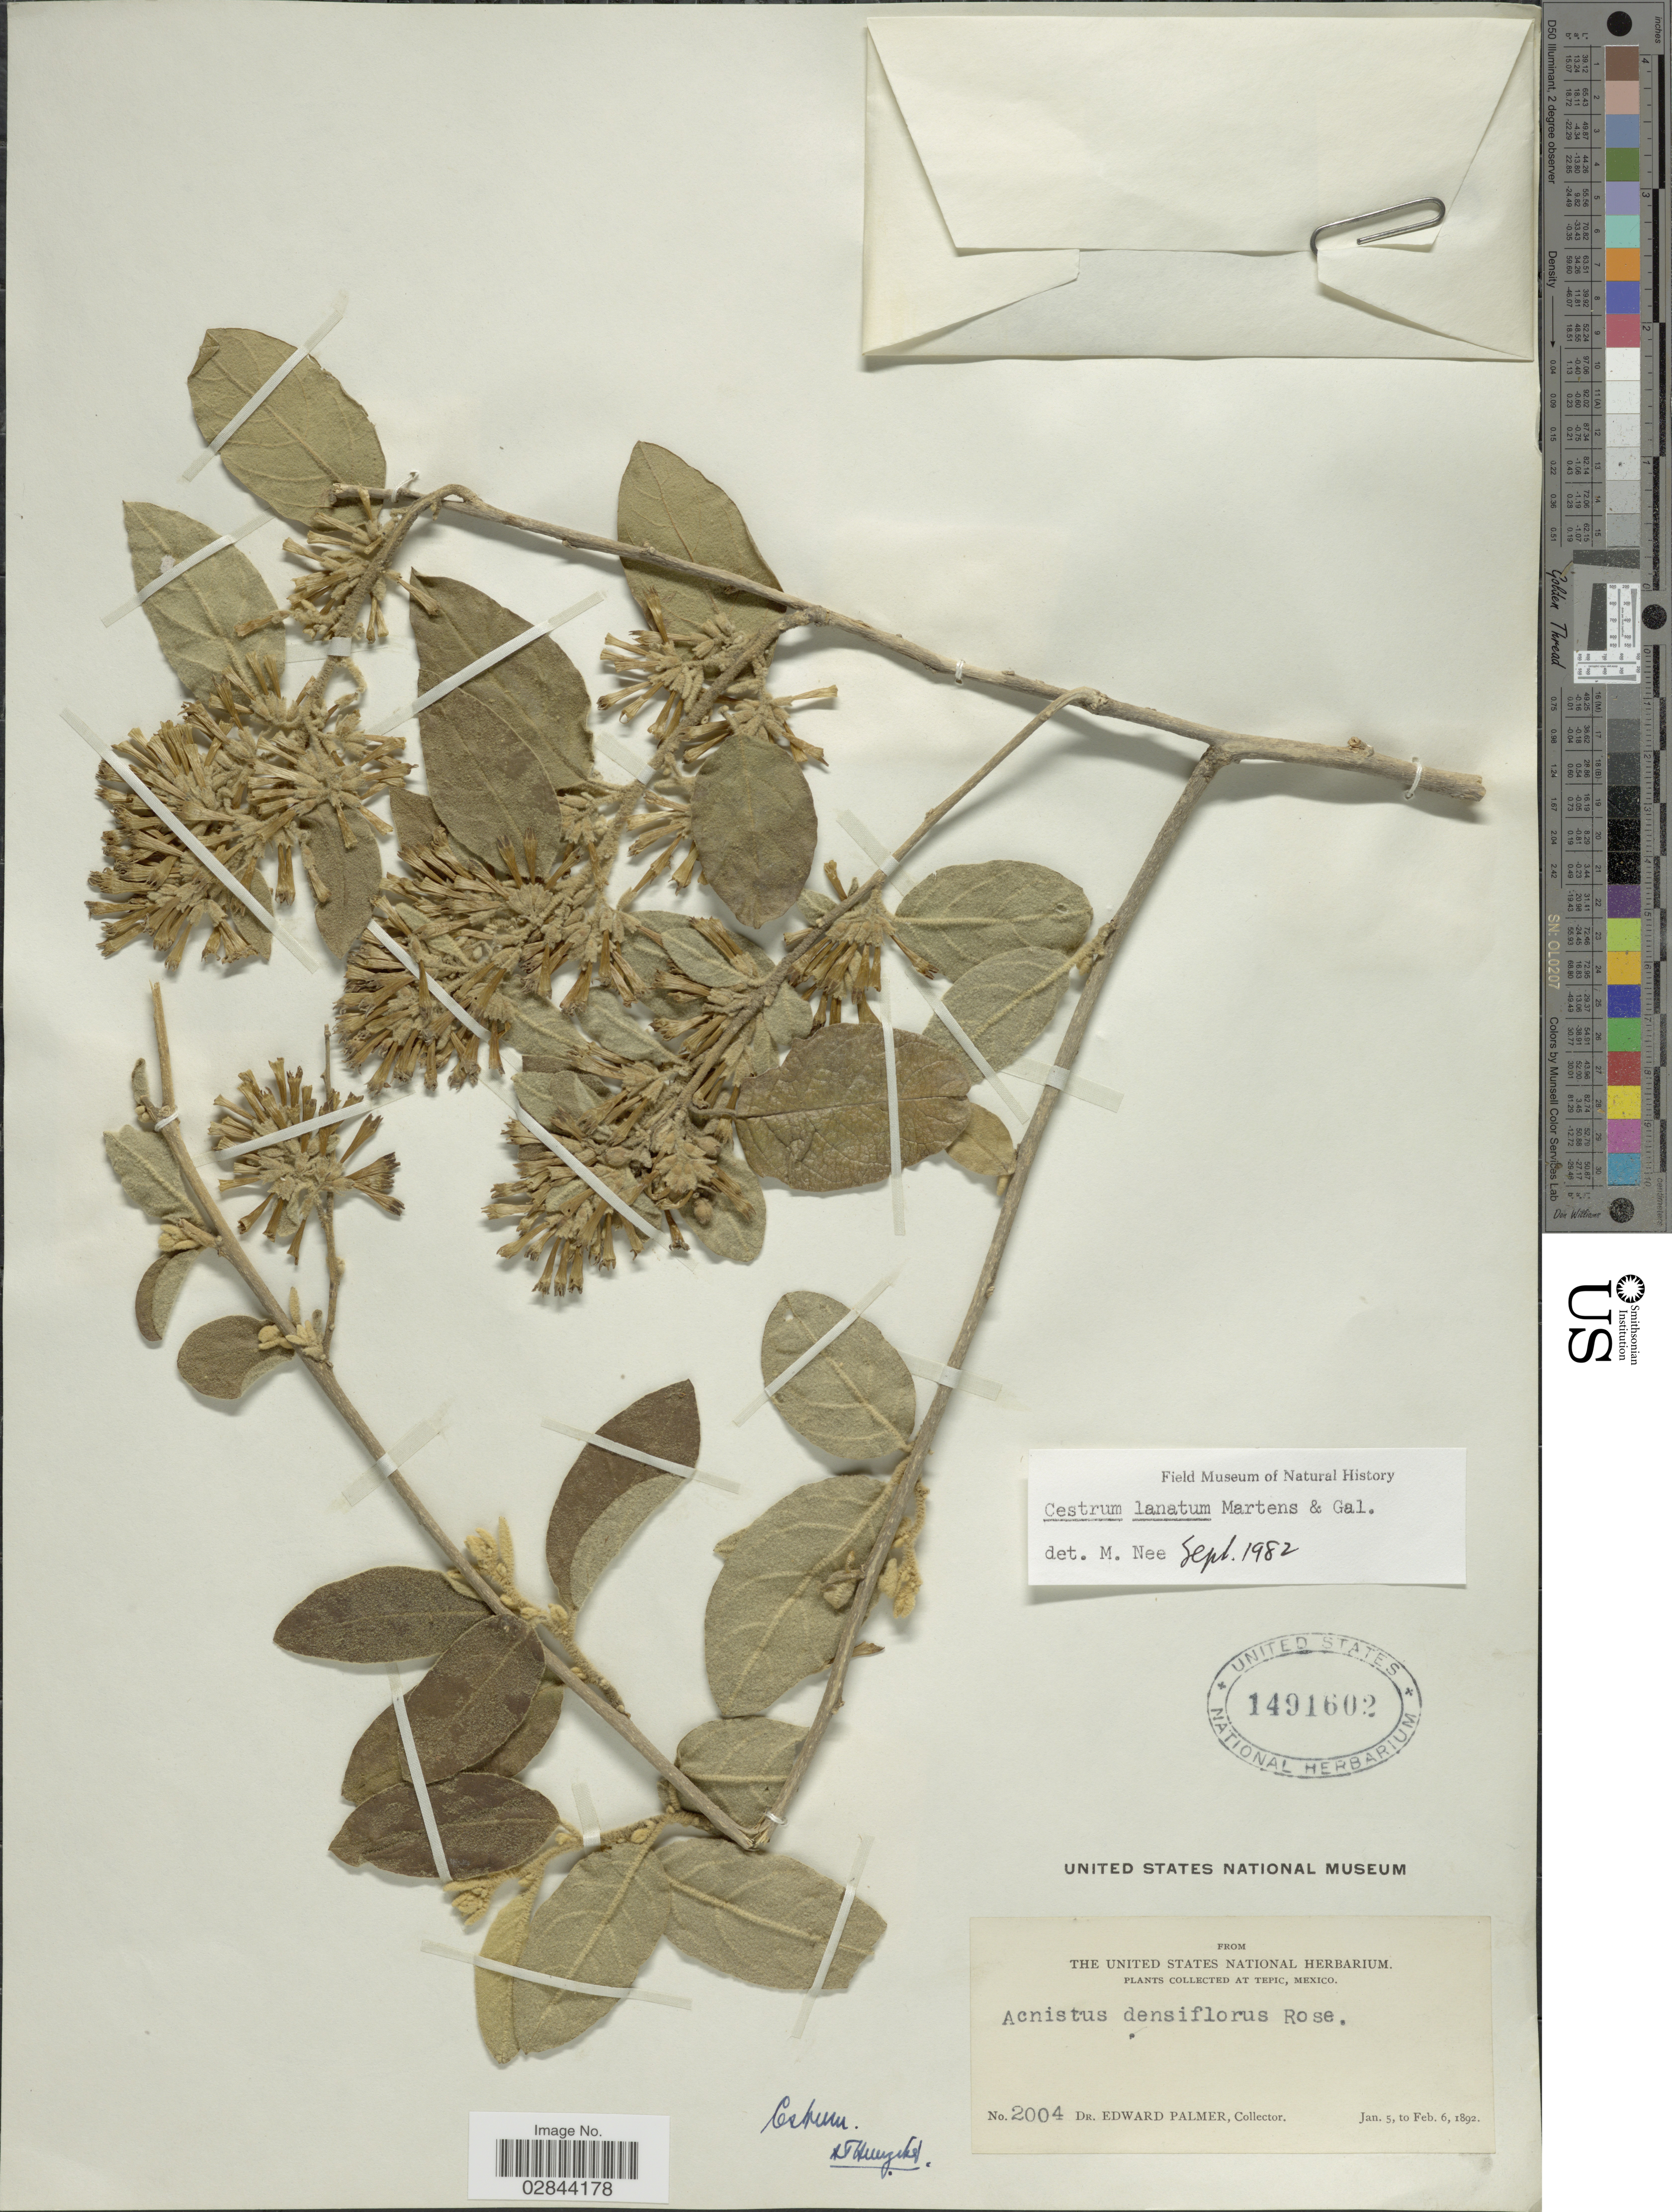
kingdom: Plantae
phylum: Tracheophyta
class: Magnoliopsida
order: Solanales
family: Solanaceae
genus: Cestrum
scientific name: Cestrum lanatum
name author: M. Martens & Galeotti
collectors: E. Palmer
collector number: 2004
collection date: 1892-01-05/1892-02-06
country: Mexico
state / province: Nayarit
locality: At Tepic, Mexico.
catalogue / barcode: US 1491602